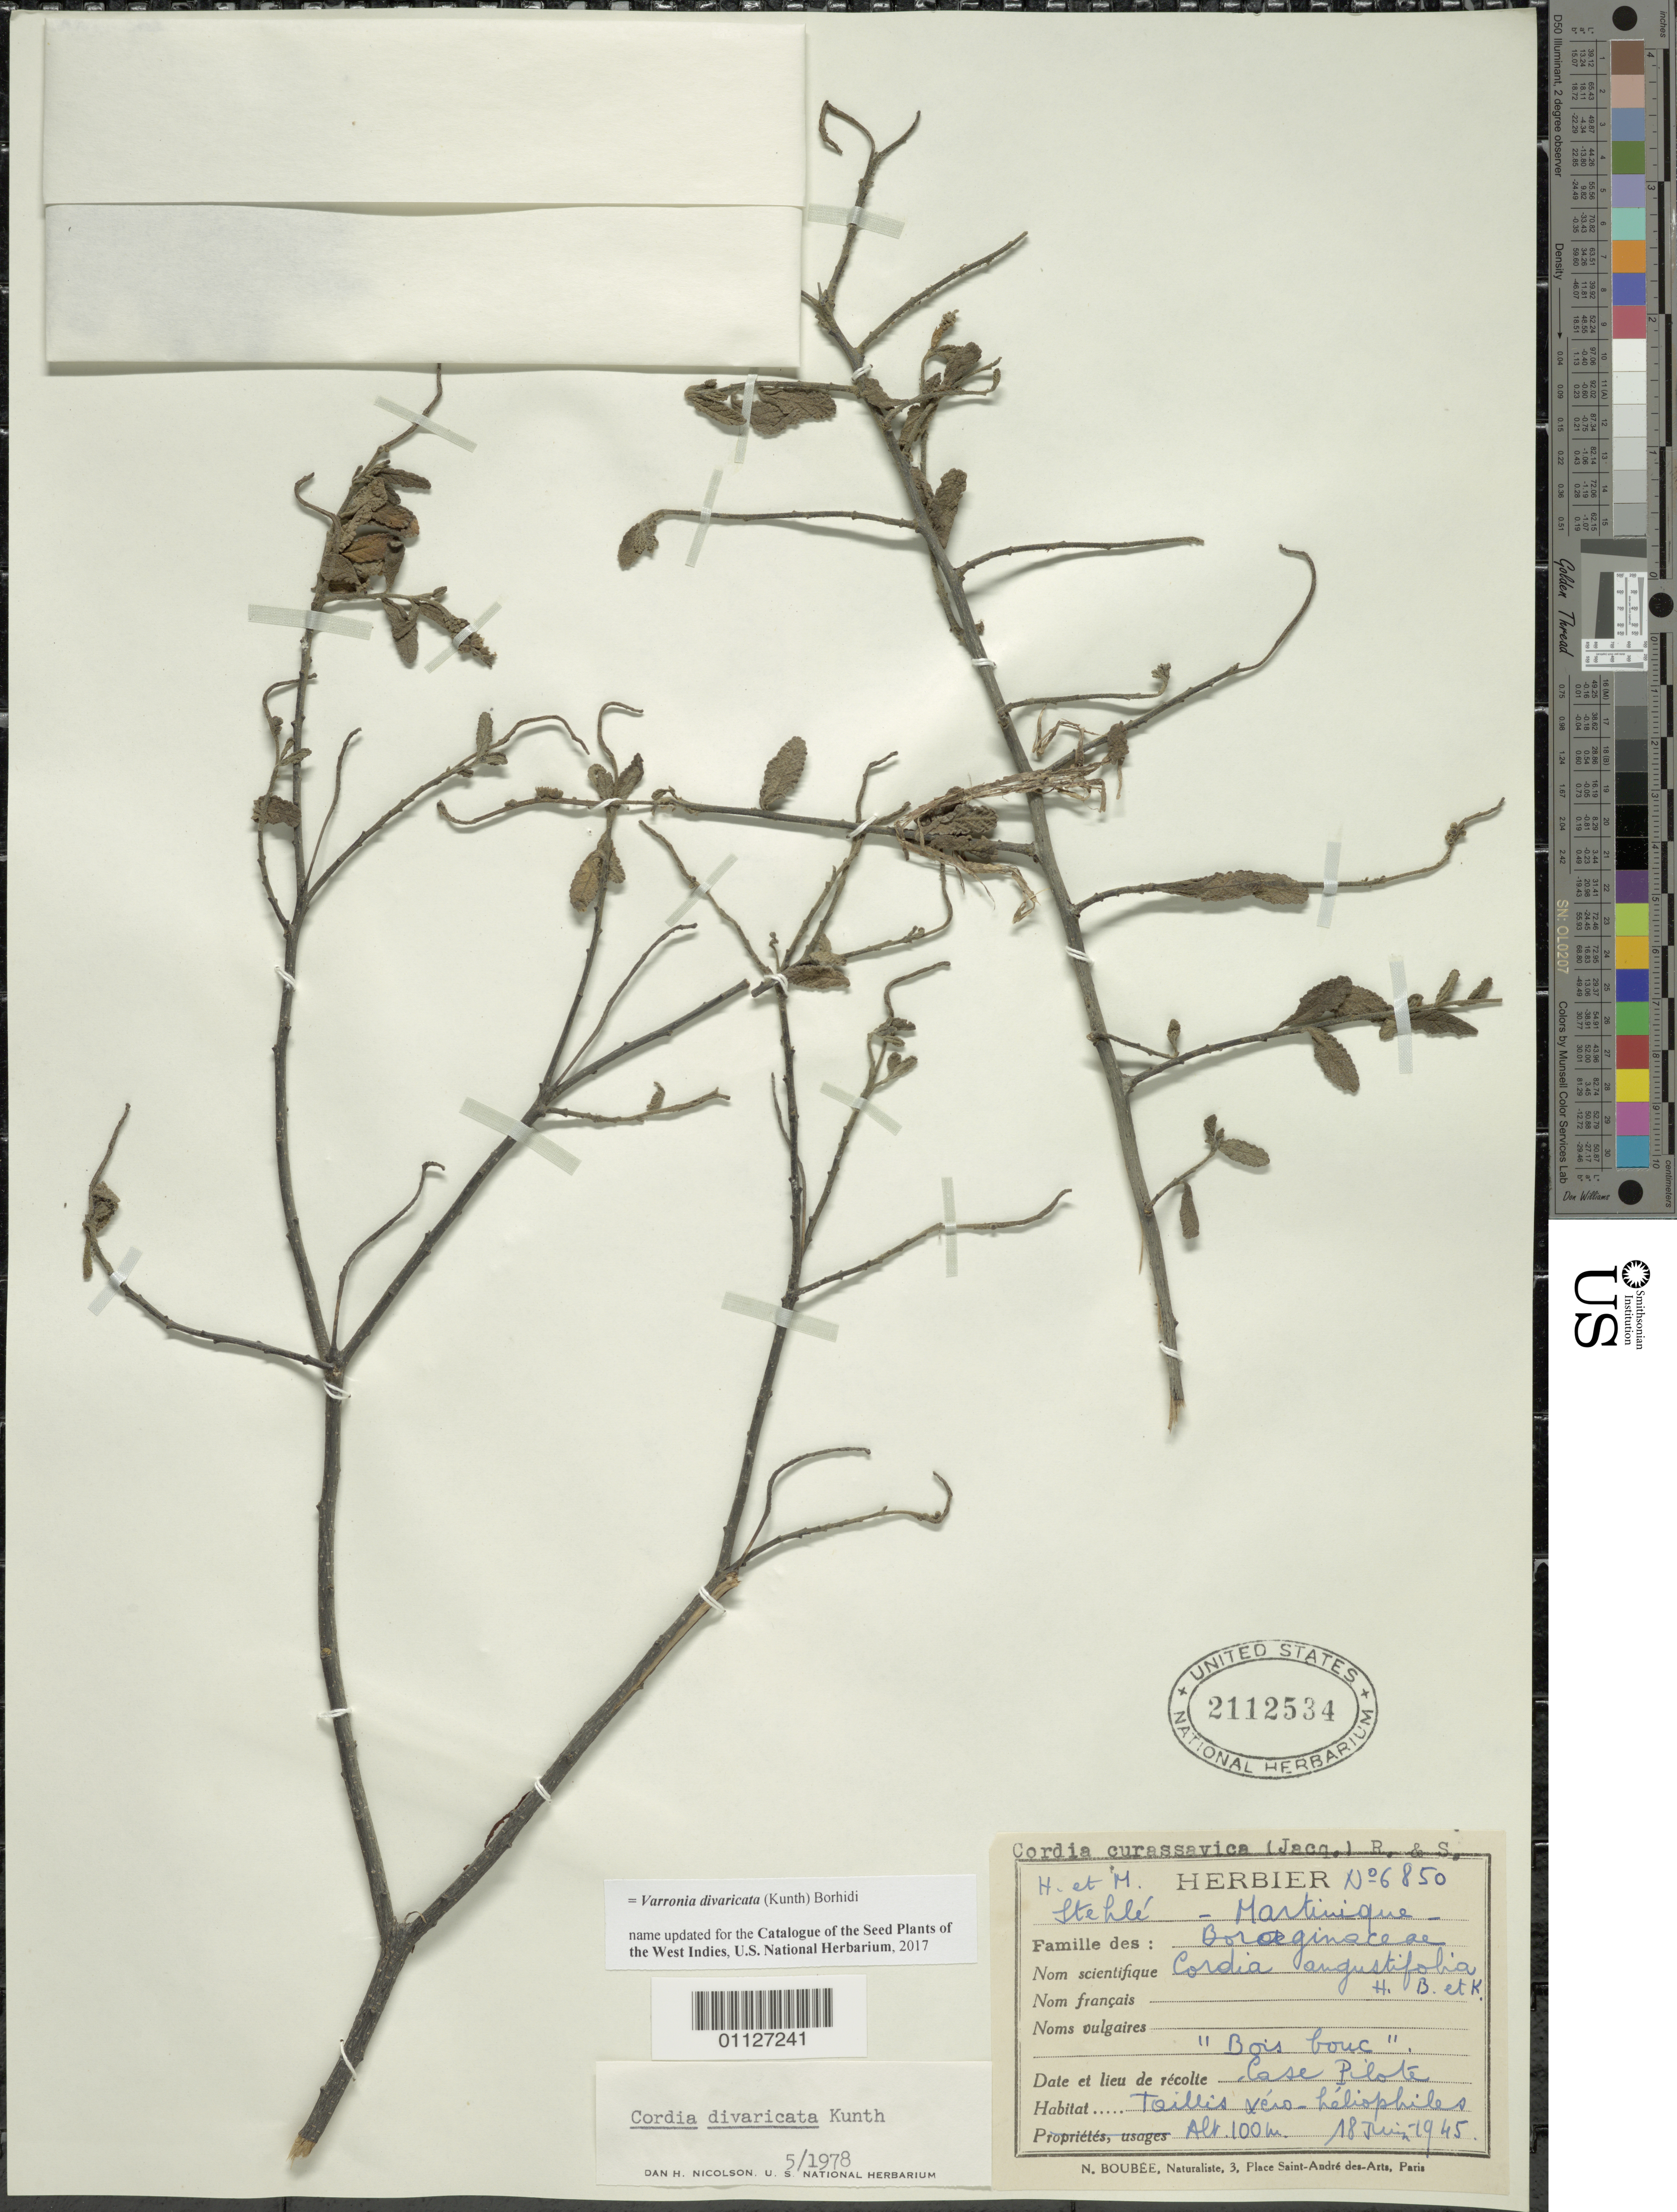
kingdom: Plantae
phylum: Tracheophyta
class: Magnoliopsida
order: Boraginales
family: Cordiaceae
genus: Varronia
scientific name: Varronia divaricata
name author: (Kunth) Borhidi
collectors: H. Stehlé & M. Stehlé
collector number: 6850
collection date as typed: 18 Jun 1945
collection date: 1945-06-18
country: Martinique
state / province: Saint-Pierre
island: Martinique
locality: Case Pilote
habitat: taillis xéro-héliophiles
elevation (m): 100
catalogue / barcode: US 2112534